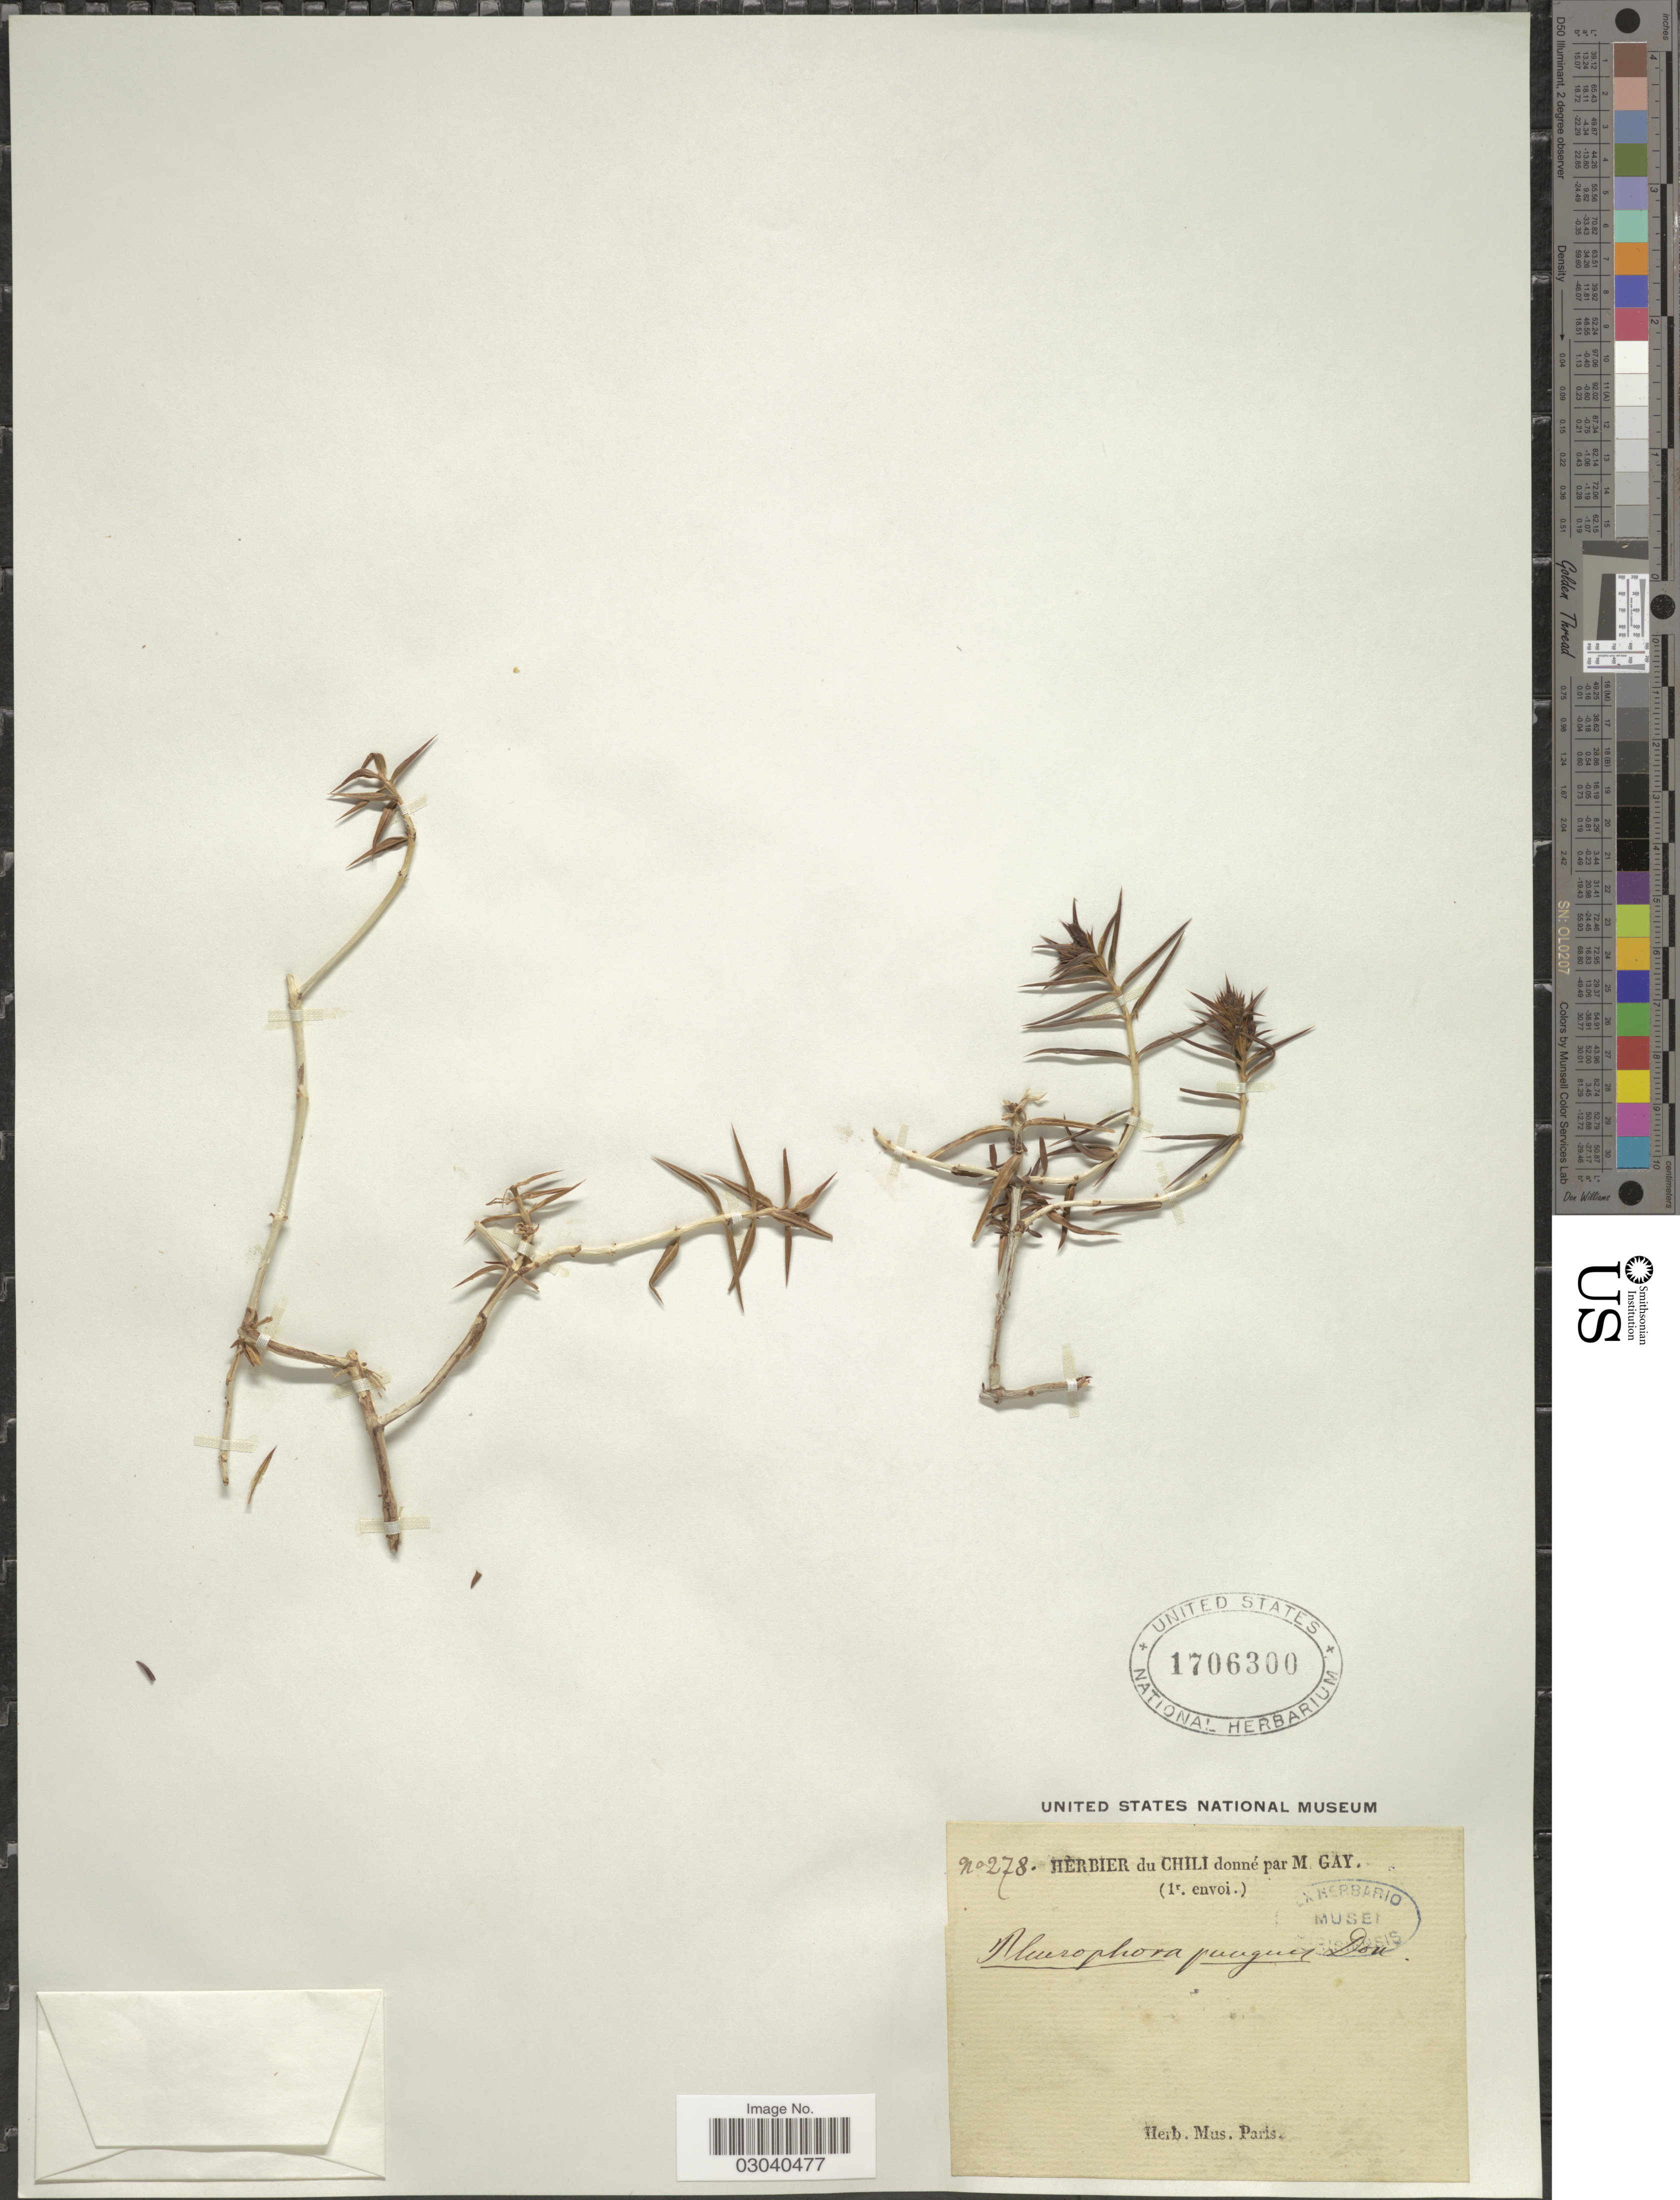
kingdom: Plantae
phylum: Tracheophyta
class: Magnoliopsida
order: Myrtales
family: Lythraceae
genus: Pleurophora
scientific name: Pleurophora pungens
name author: D. Don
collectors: ex herb. Mus. Paris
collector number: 278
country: Chile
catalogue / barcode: US 1706300